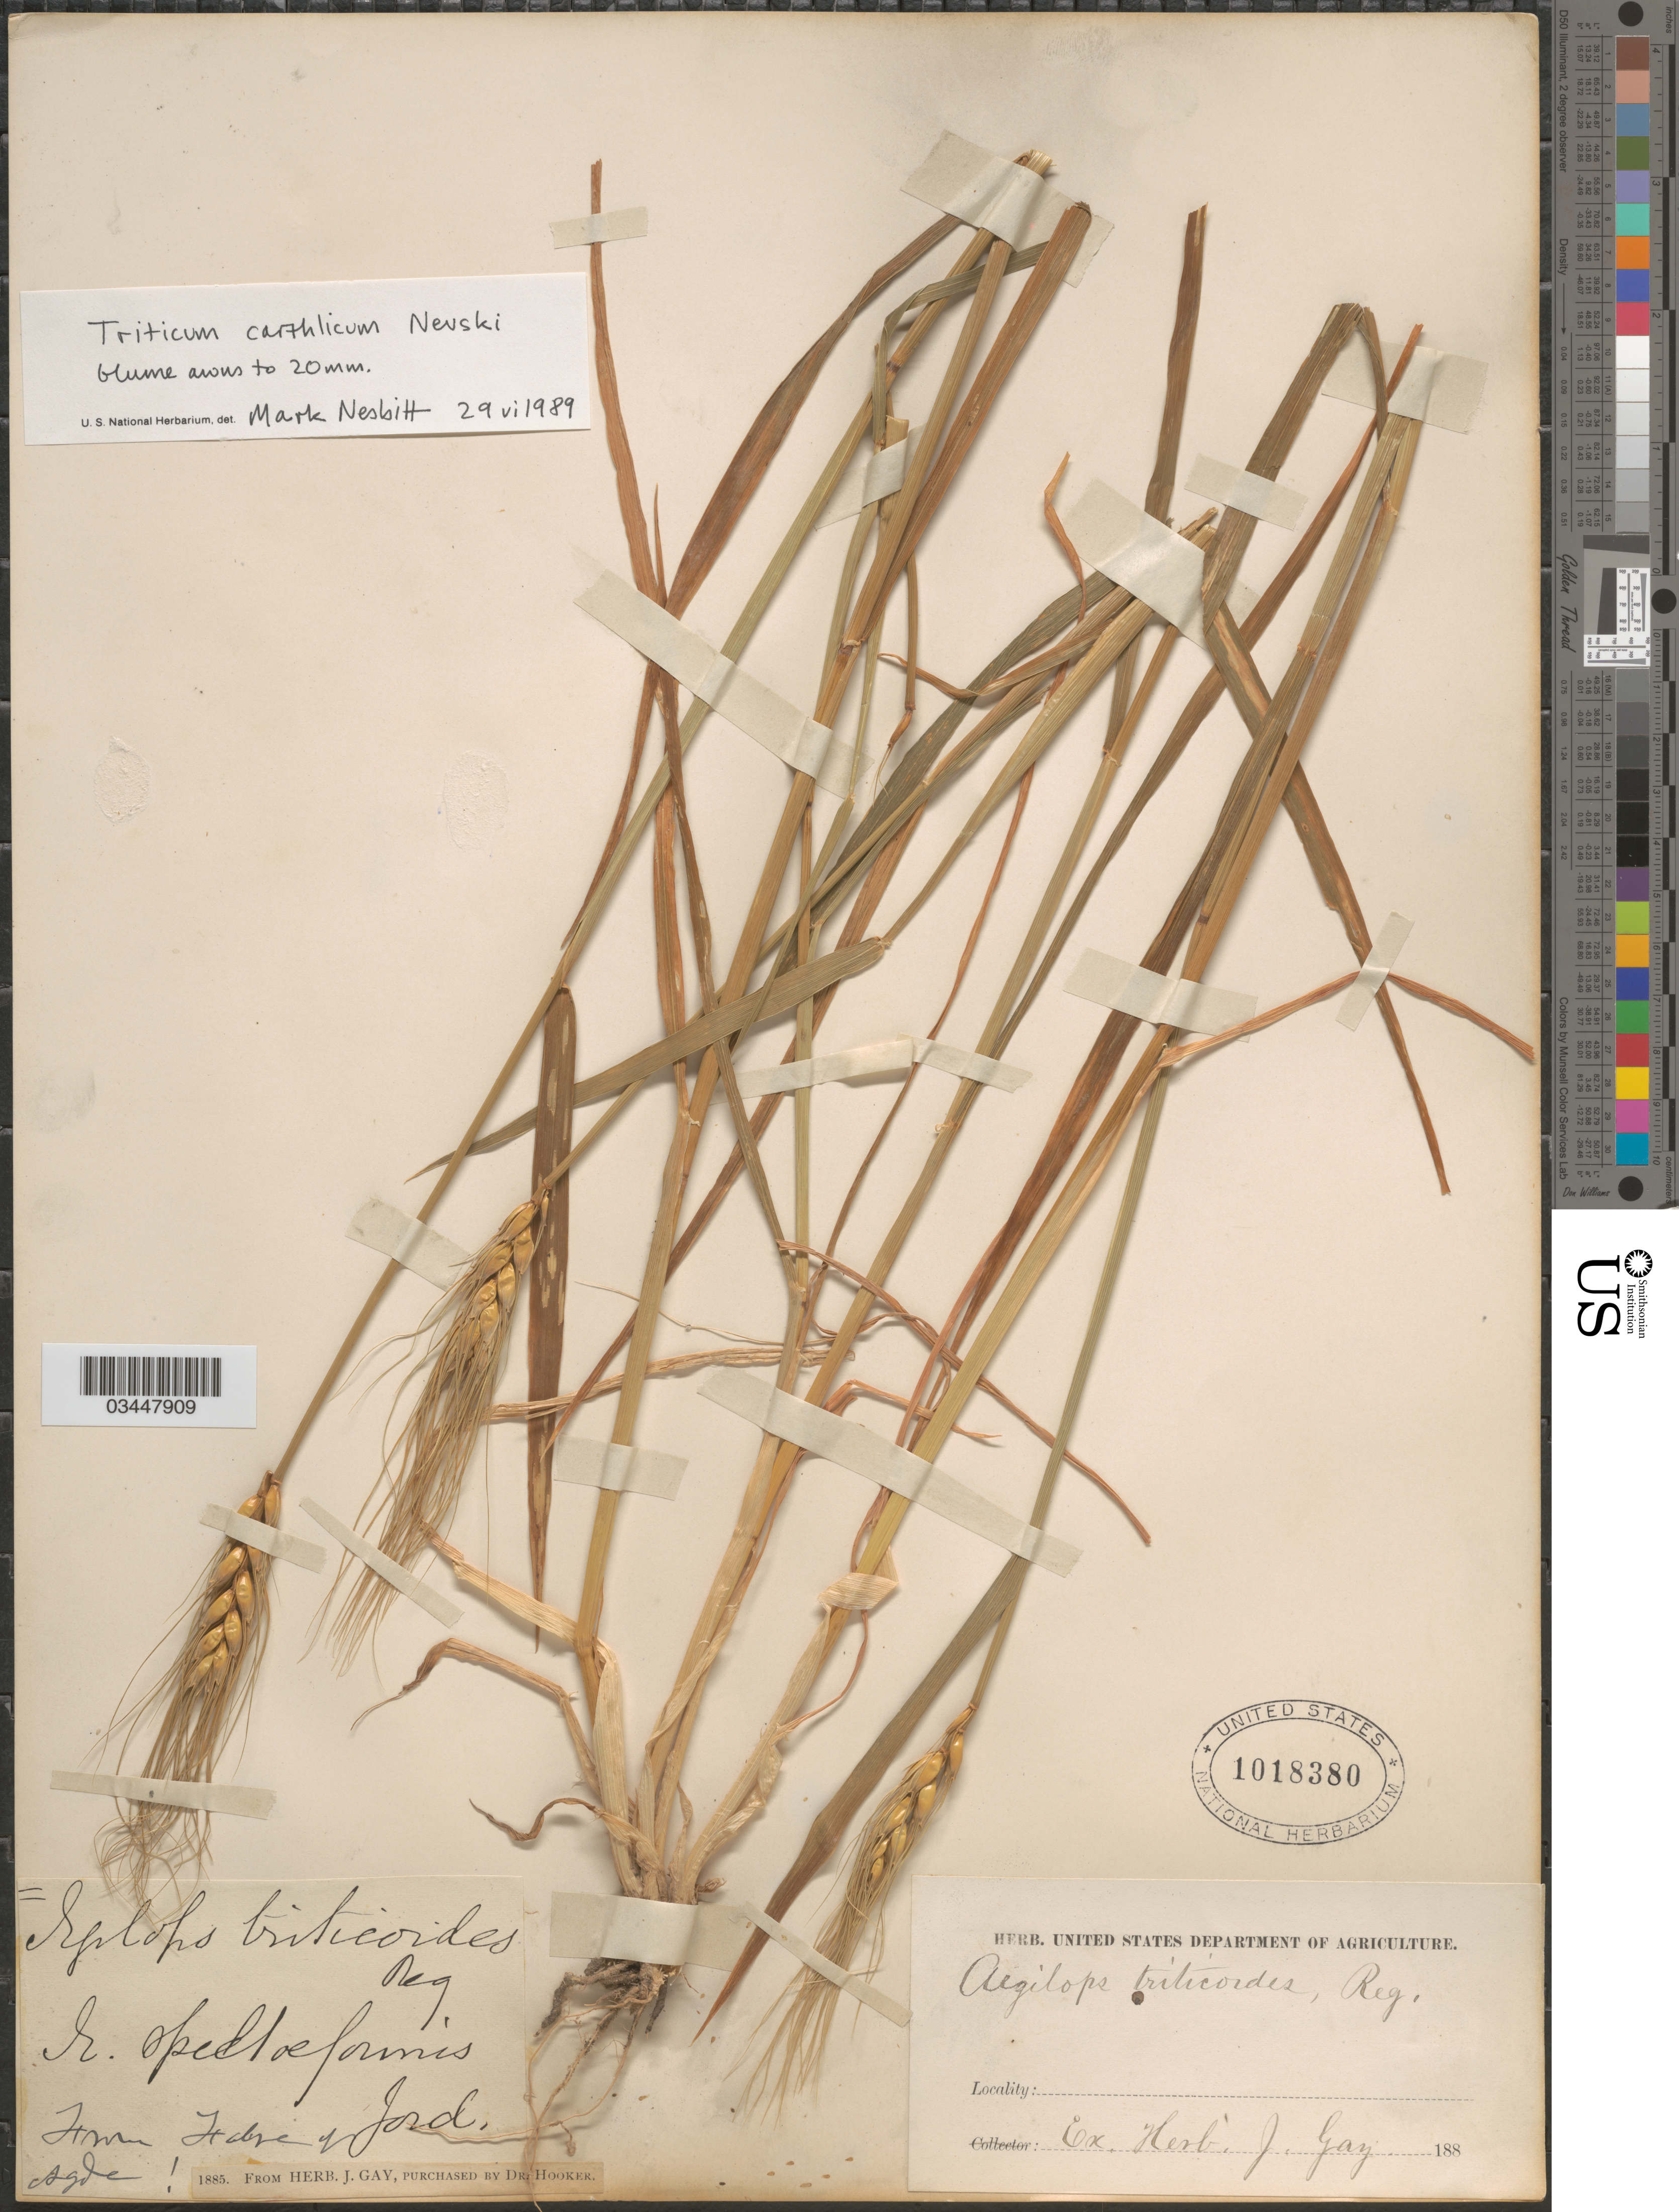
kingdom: Plantae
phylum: Tracheophyta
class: Liliopsida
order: Poales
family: Poaceae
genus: Triticum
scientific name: Triticum carthlicum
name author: Nevski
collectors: ex herb. J. Gay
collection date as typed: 188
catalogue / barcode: US 1018380